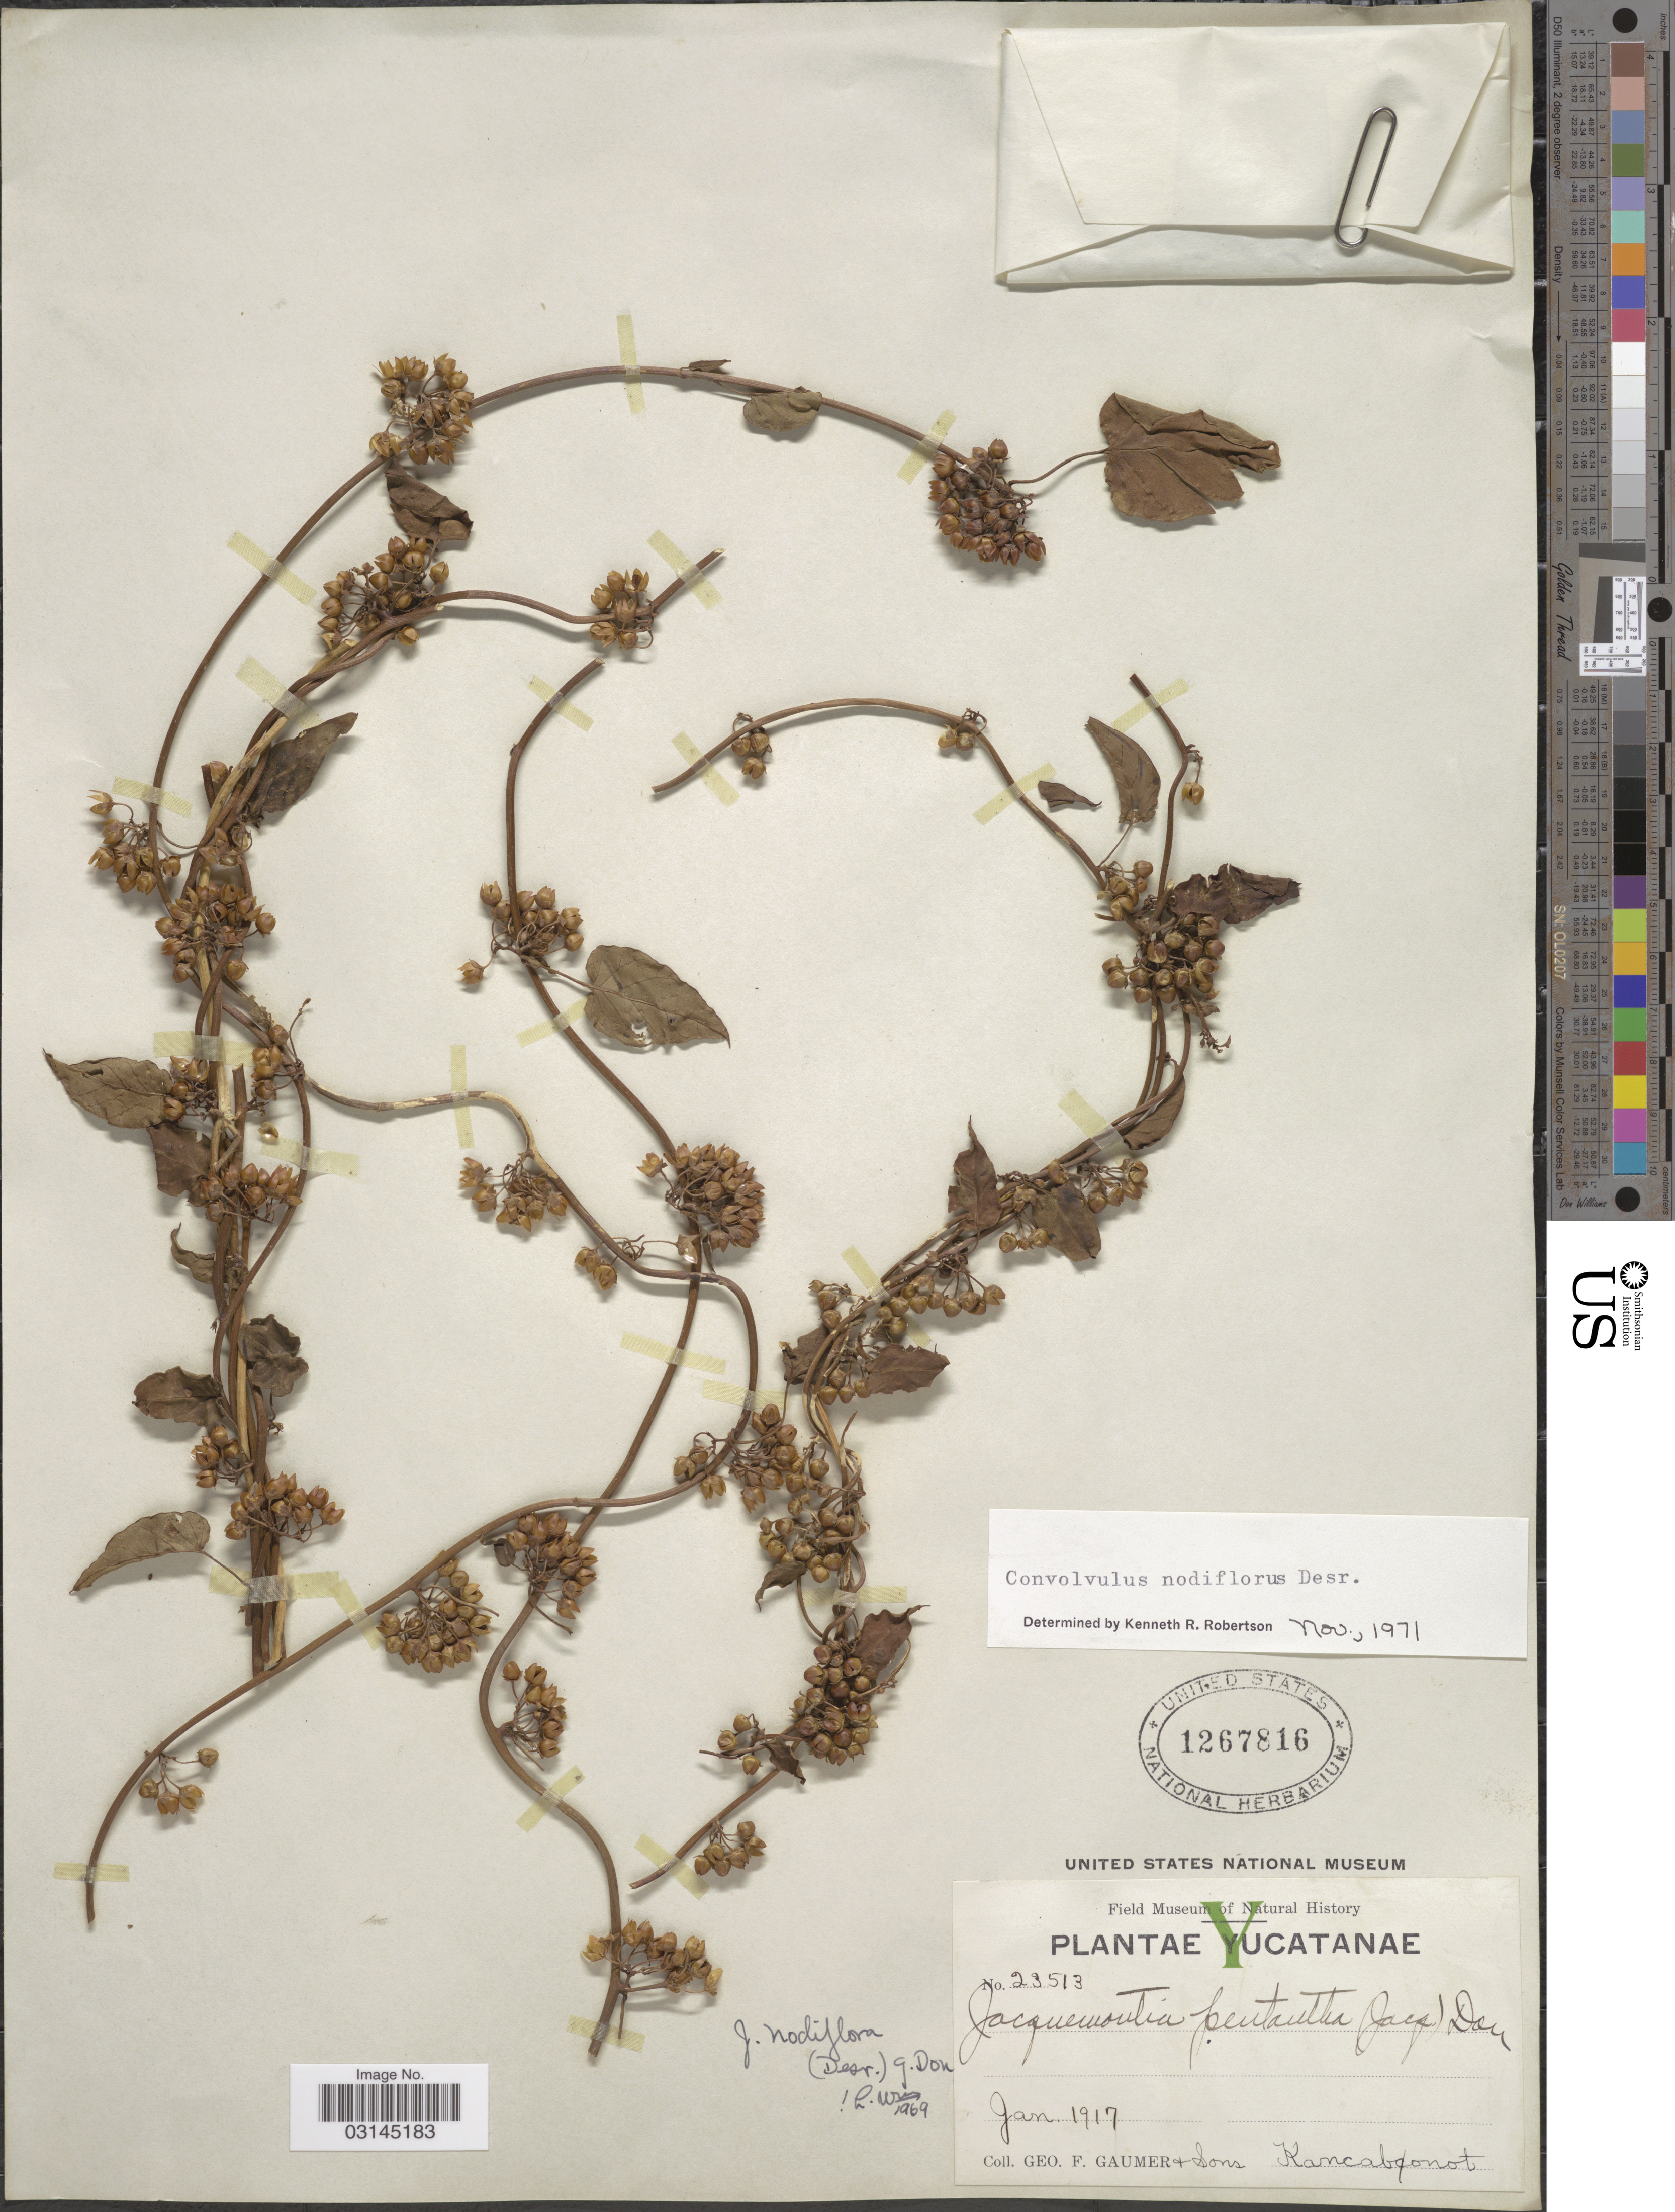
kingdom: Plantae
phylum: Tracheophyta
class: Magnoliopsida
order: Solanales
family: Convolvulaceae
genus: Convolvulus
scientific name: Convolvulus nodiflorus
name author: Desr.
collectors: G. F. Gaumer & Sons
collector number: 23513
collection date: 1917-01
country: Mexico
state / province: Yucatán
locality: Kancabonot [unsure placement]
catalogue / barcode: US 1267816